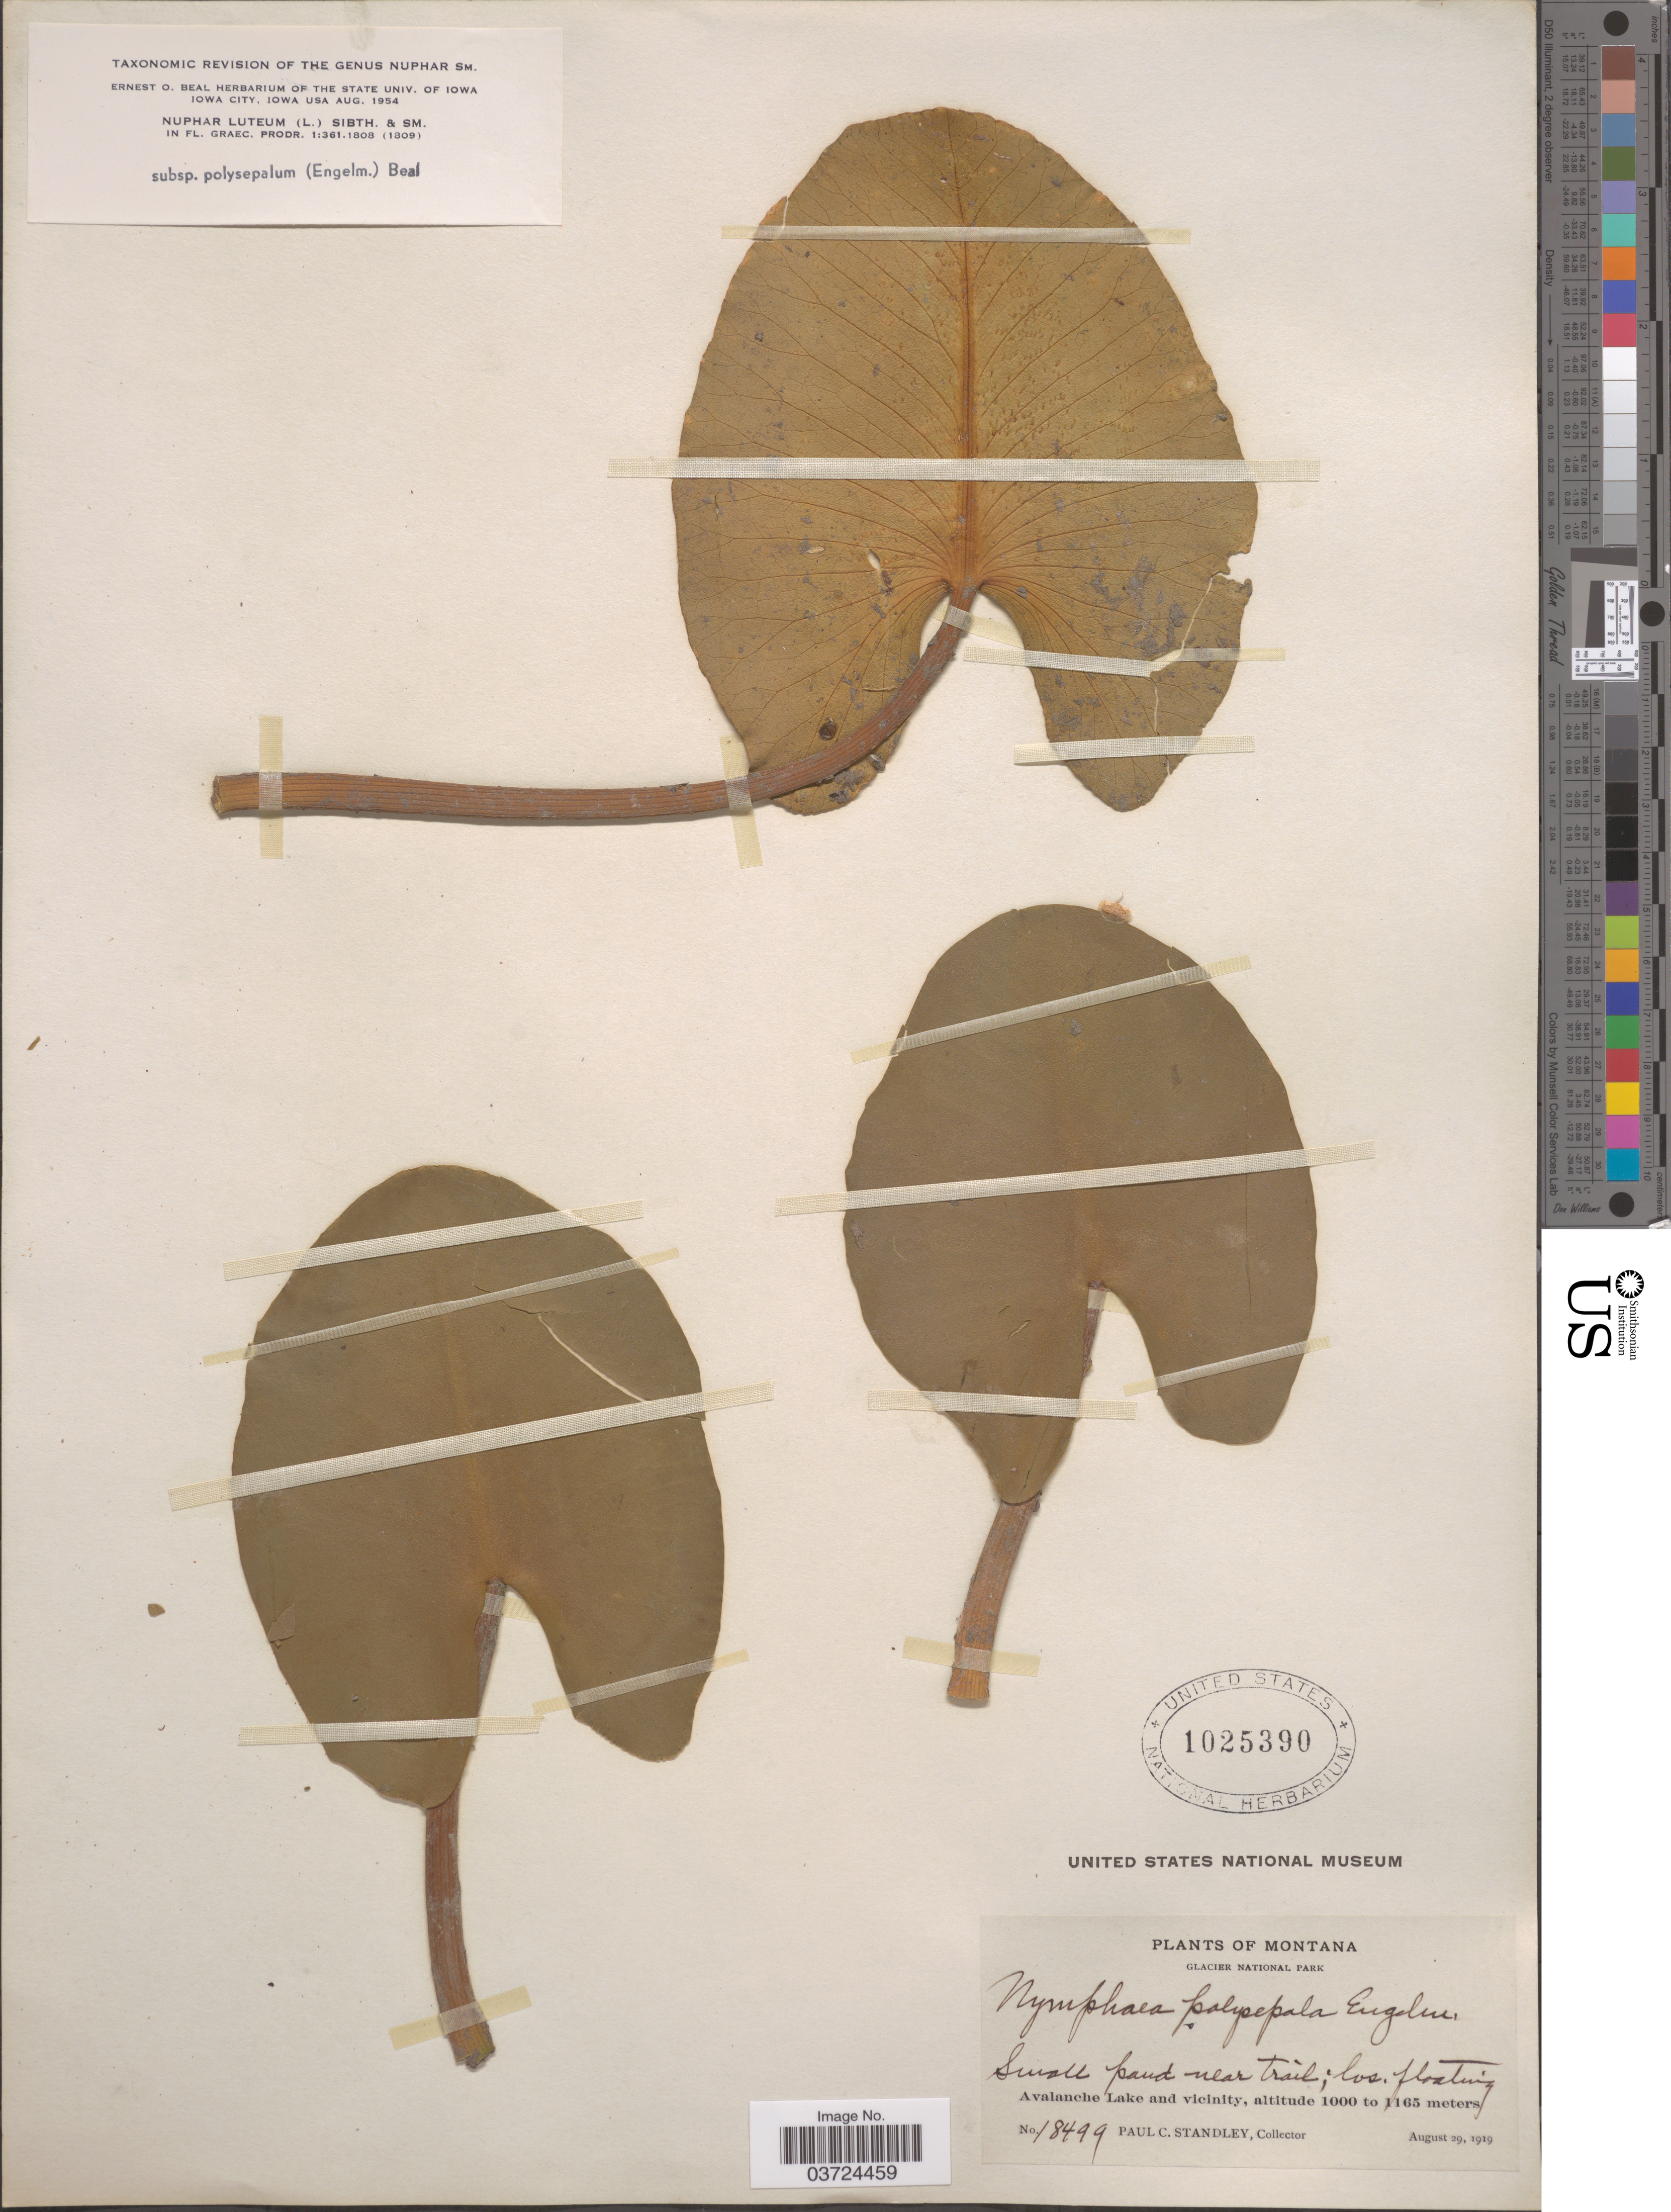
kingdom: Plantae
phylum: Tracheophyta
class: Magnoliopsida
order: Nymphaeales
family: Nymphaeaceae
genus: Nuphar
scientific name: Nuphar polysepala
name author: Englem.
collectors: P. C. Standley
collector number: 18499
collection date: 1919-08-29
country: United States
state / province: Montana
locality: Glacier National Park. Avalanche Lake and vicinity.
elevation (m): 1000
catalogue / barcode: US 1025390